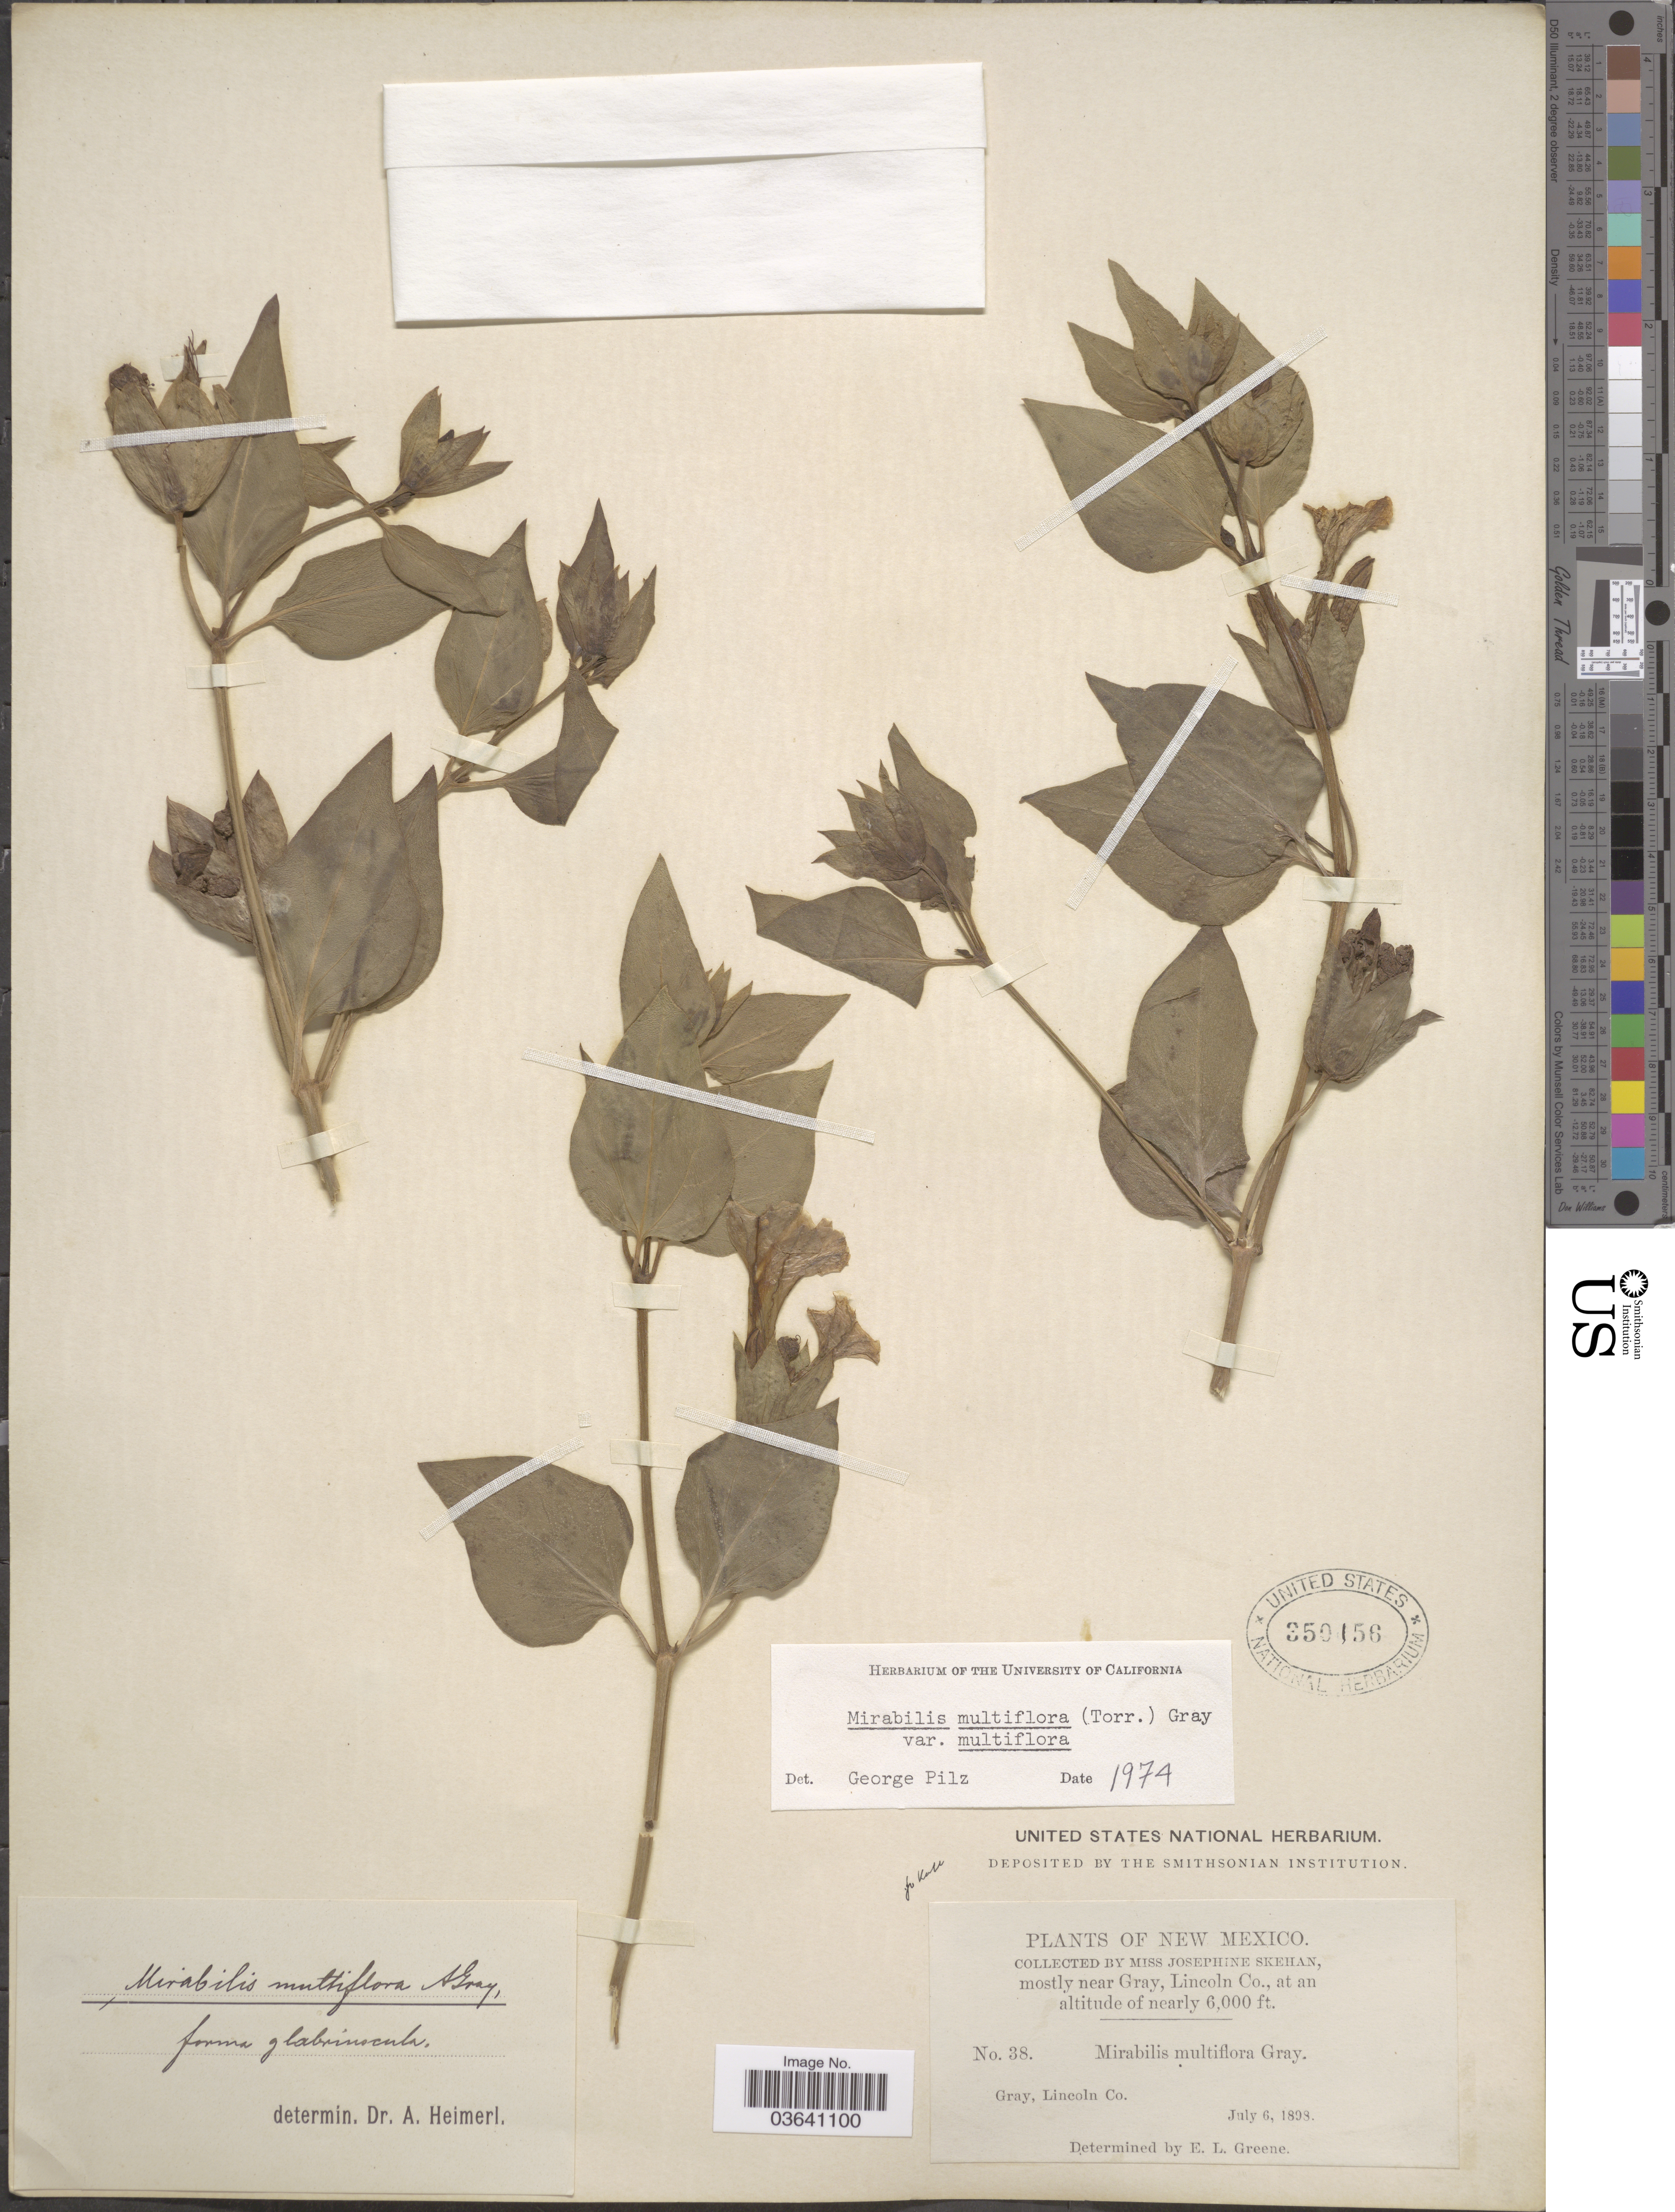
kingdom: Plantae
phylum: Tracheophyta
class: Magnoliopsida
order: Caryophyllales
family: Nyctaginaceae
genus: Mirabilis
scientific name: Mirabilis multiflora var. multiflora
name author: (Torr.) A. Gray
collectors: J. Skehan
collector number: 38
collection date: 1898-07-06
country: United States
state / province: New Mexico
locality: Mostly near Gray, Lincoln Co. Gray, Lincoln Co.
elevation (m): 1829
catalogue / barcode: US 350156